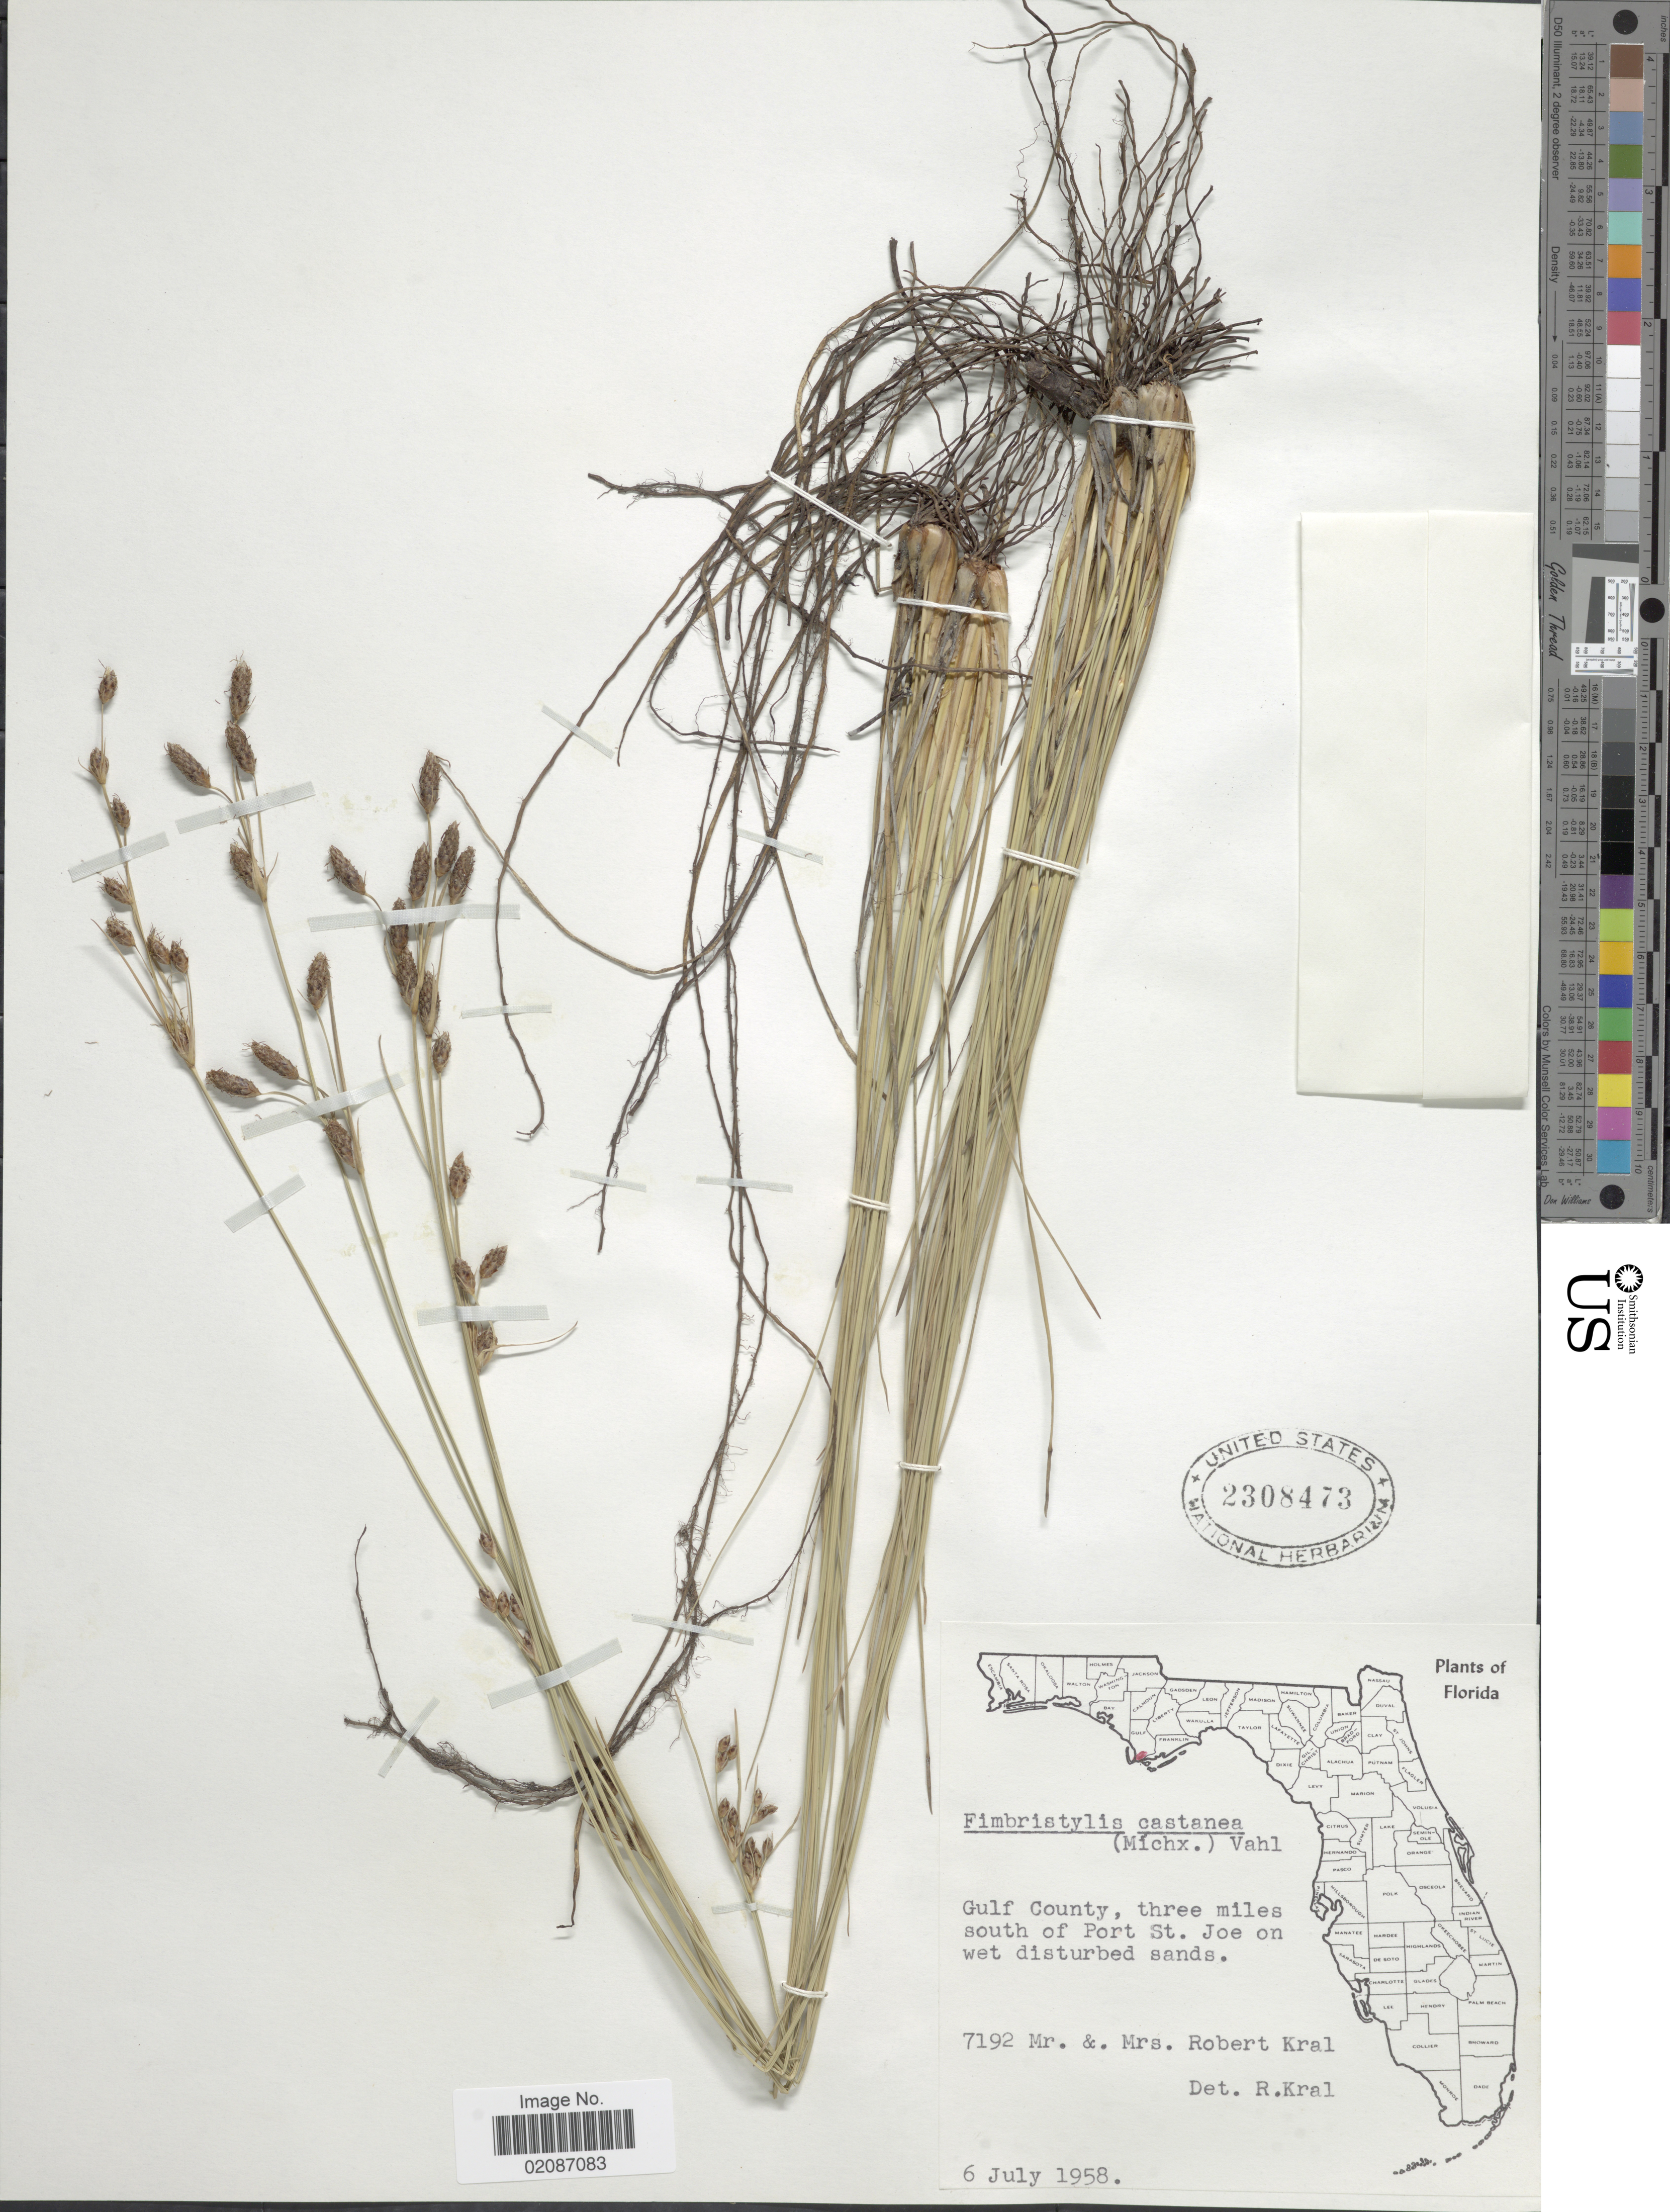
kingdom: Plantae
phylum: Tracheophyta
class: Liliopsida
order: Poales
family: Cyperaceae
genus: Fimbristylis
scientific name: Fimbristylis castanea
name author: (Michx.) Vahl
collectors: R. Kral & M. Kral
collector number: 7192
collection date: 1958-07-06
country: United States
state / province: Florida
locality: Gulf County, three miles south of Port St. Joe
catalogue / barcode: US 2308473